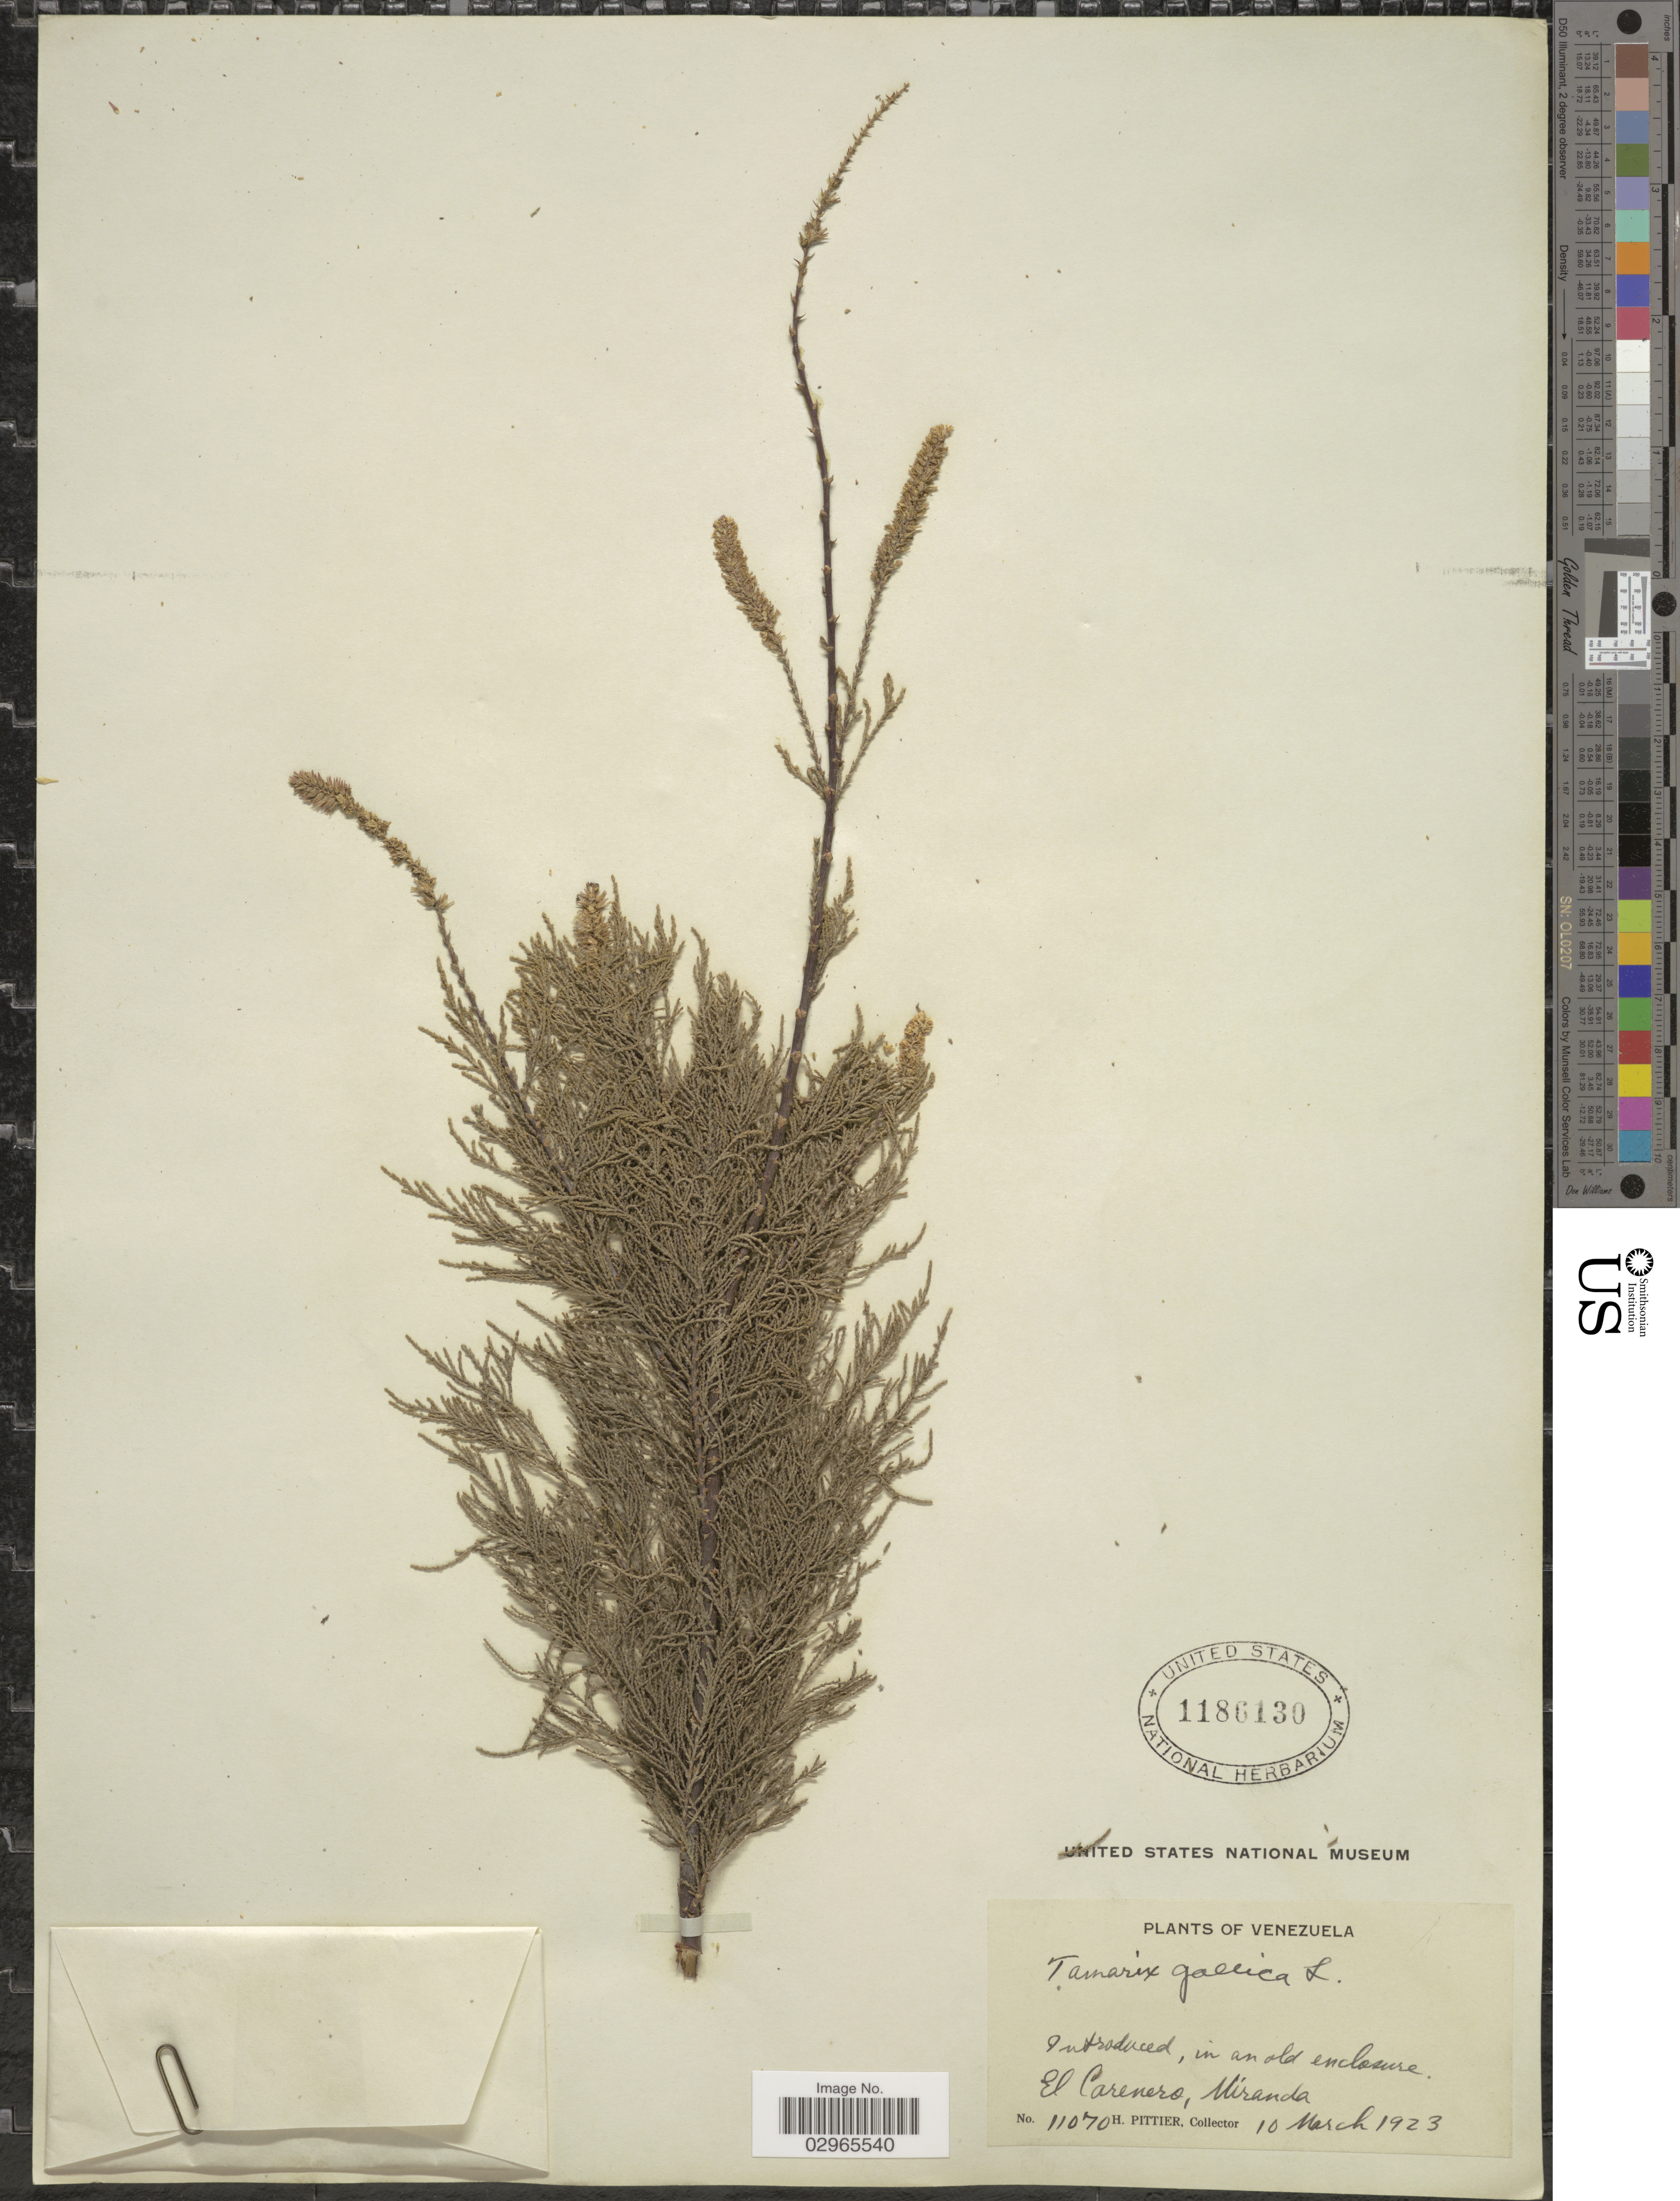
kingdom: Plantae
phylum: Tracheophyta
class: Magnoliopsida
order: Caryophyllales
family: Tamaricaceae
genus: Tamarix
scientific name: Tamarix gallica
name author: L.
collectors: H. F. Pittier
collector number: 11070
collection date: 1923-03-10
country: Venezuela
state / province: Miranda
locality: El Carenero.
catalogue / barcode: US 1186130